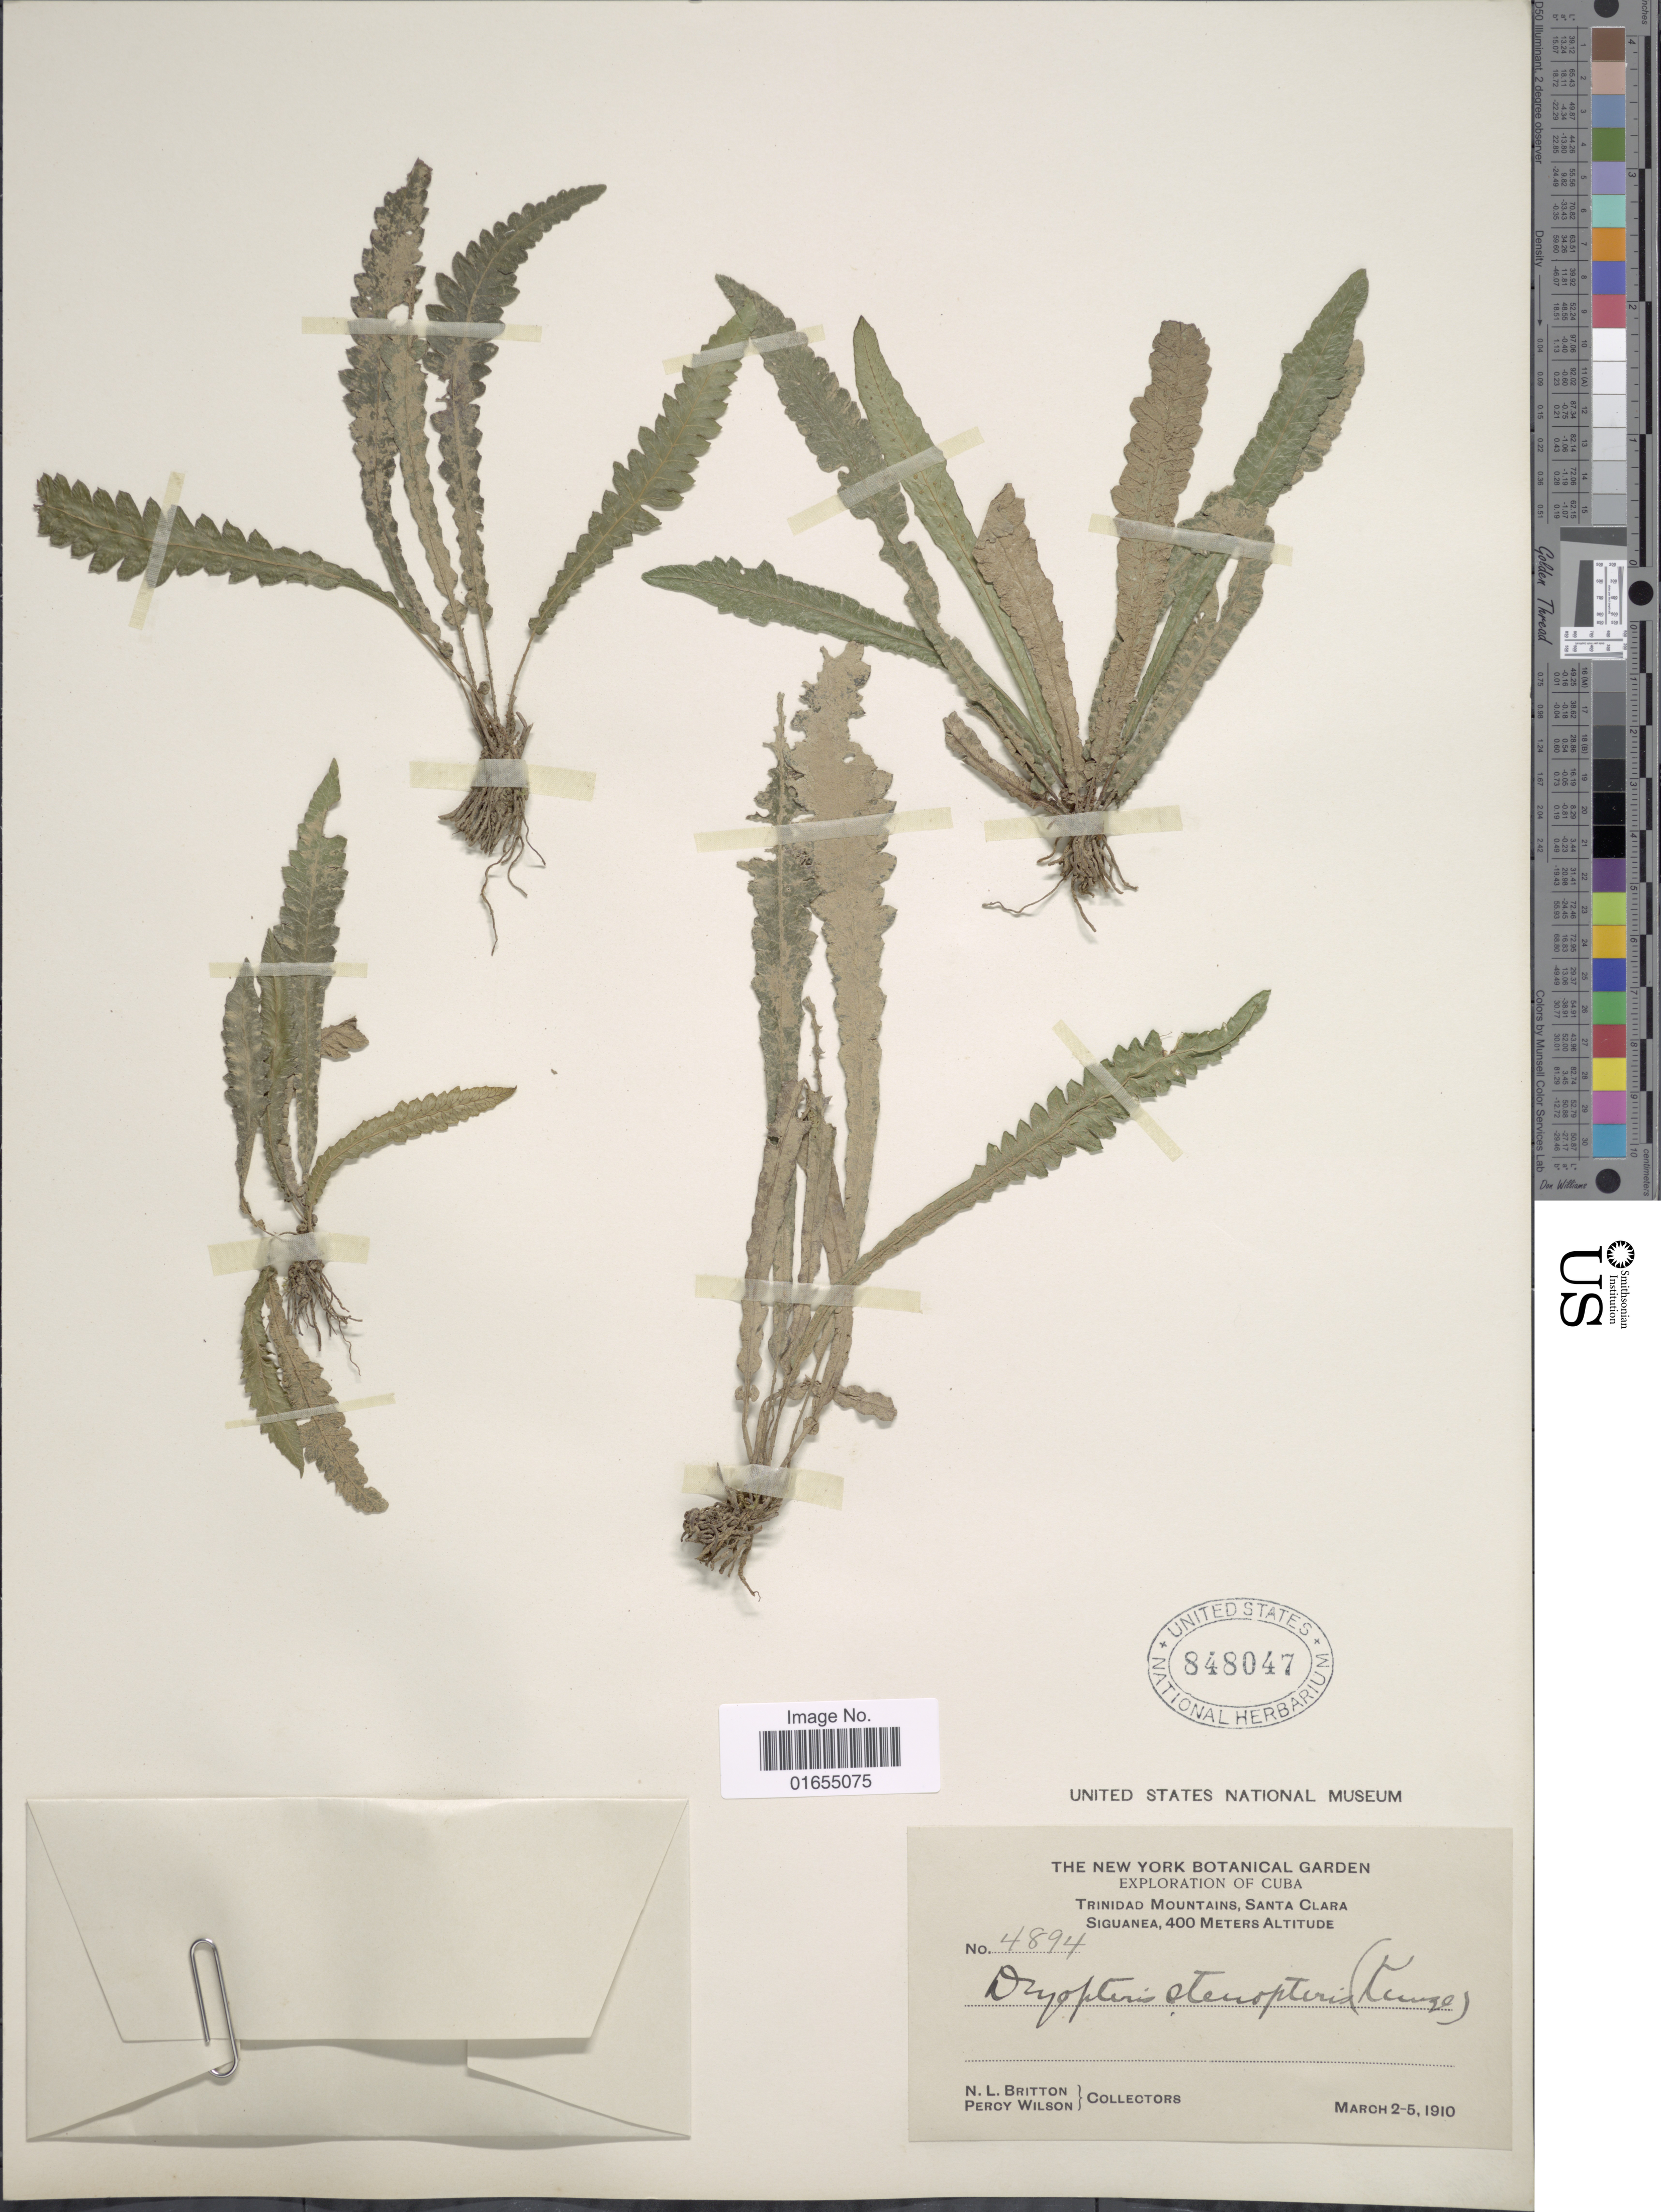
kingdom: Plantae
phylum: Tracheophyta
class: Polypodiopsida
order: Polypodiales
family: Thelypteridaceae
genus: Goniopteris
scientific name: Goniopteris scolopendrioides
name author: (L.) C. Presl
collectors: N. Britton & P. Wilson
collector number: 4894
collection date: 1910-03-02/1910-03-05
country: Cuba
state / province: Las Villas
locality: Trinidad Mountains, Santa Clara, Siguanea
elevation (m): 400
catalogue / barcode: US 848047